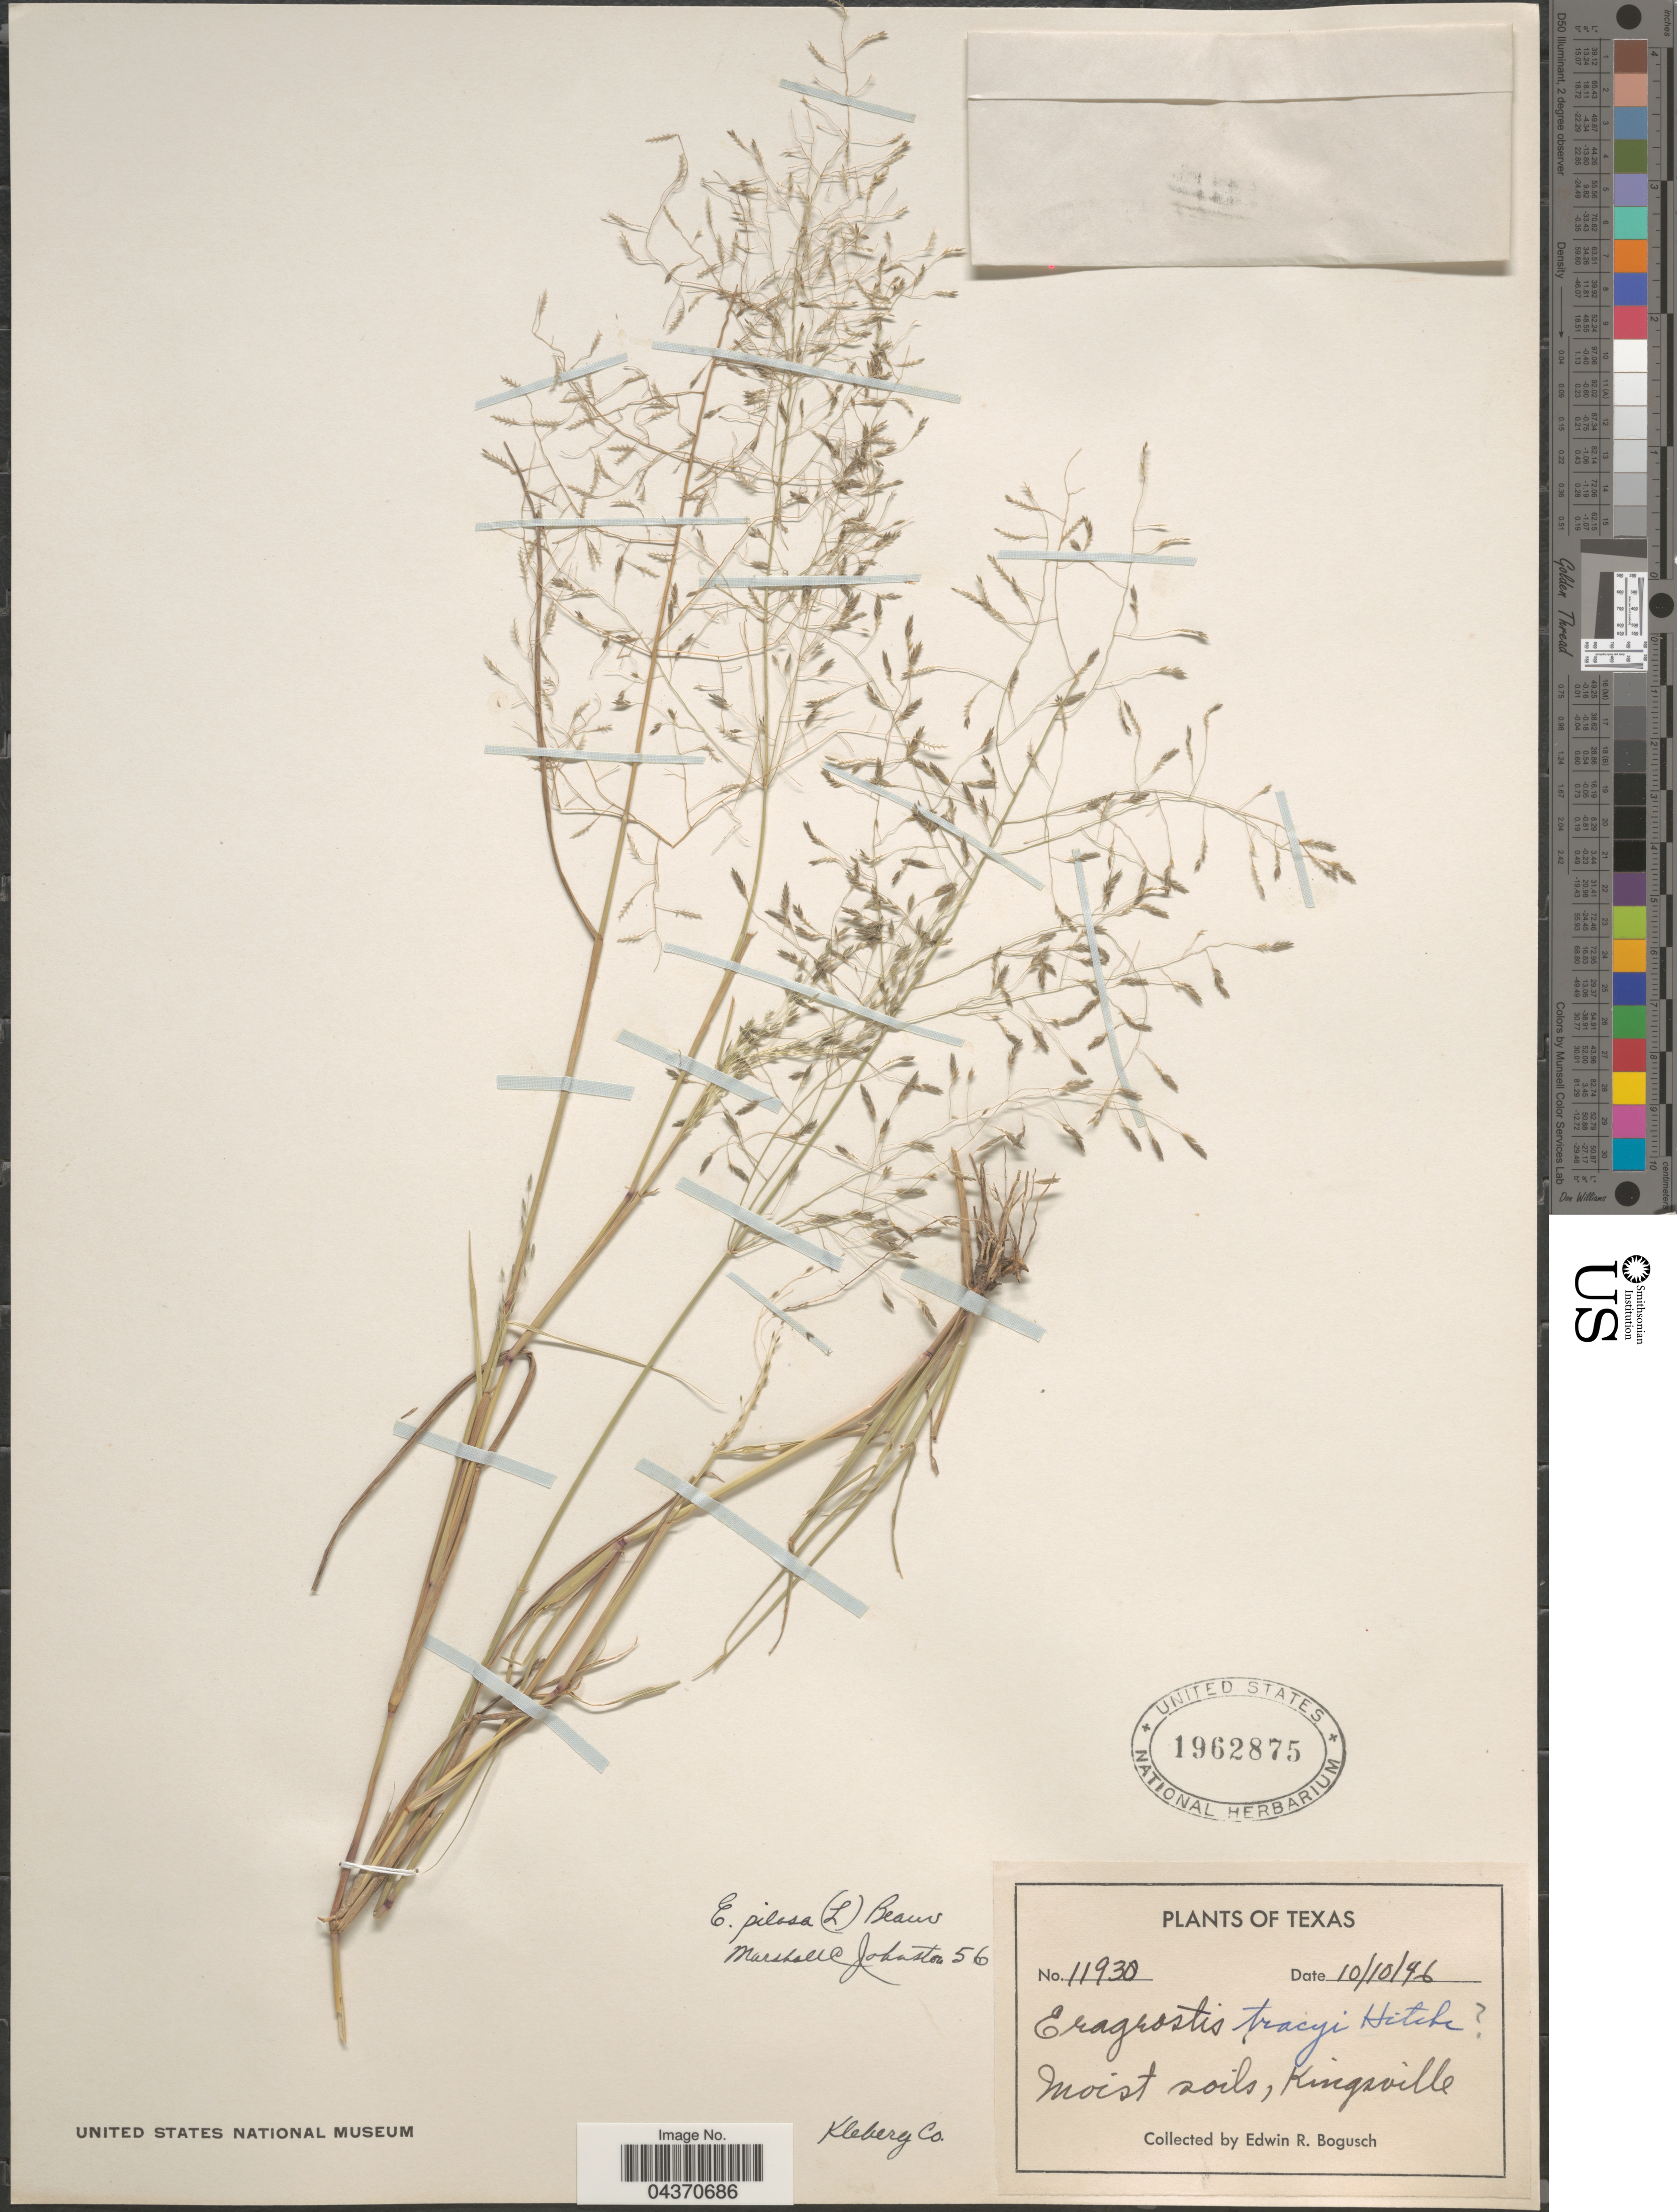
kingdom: Plantae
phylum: Tracheophyta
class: Liliopsida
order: Poales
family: Poaceae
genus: Eragrostis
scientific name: Eragrostis pilosa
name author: (L.) P. Beauv.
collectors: E. Bogusch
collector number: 11930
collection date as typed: Transcribed d/m/y: 10/10/46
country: United States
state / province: Texas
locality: Moist soils, Kingsville. Kleberg Co.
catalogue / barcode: US 1962875